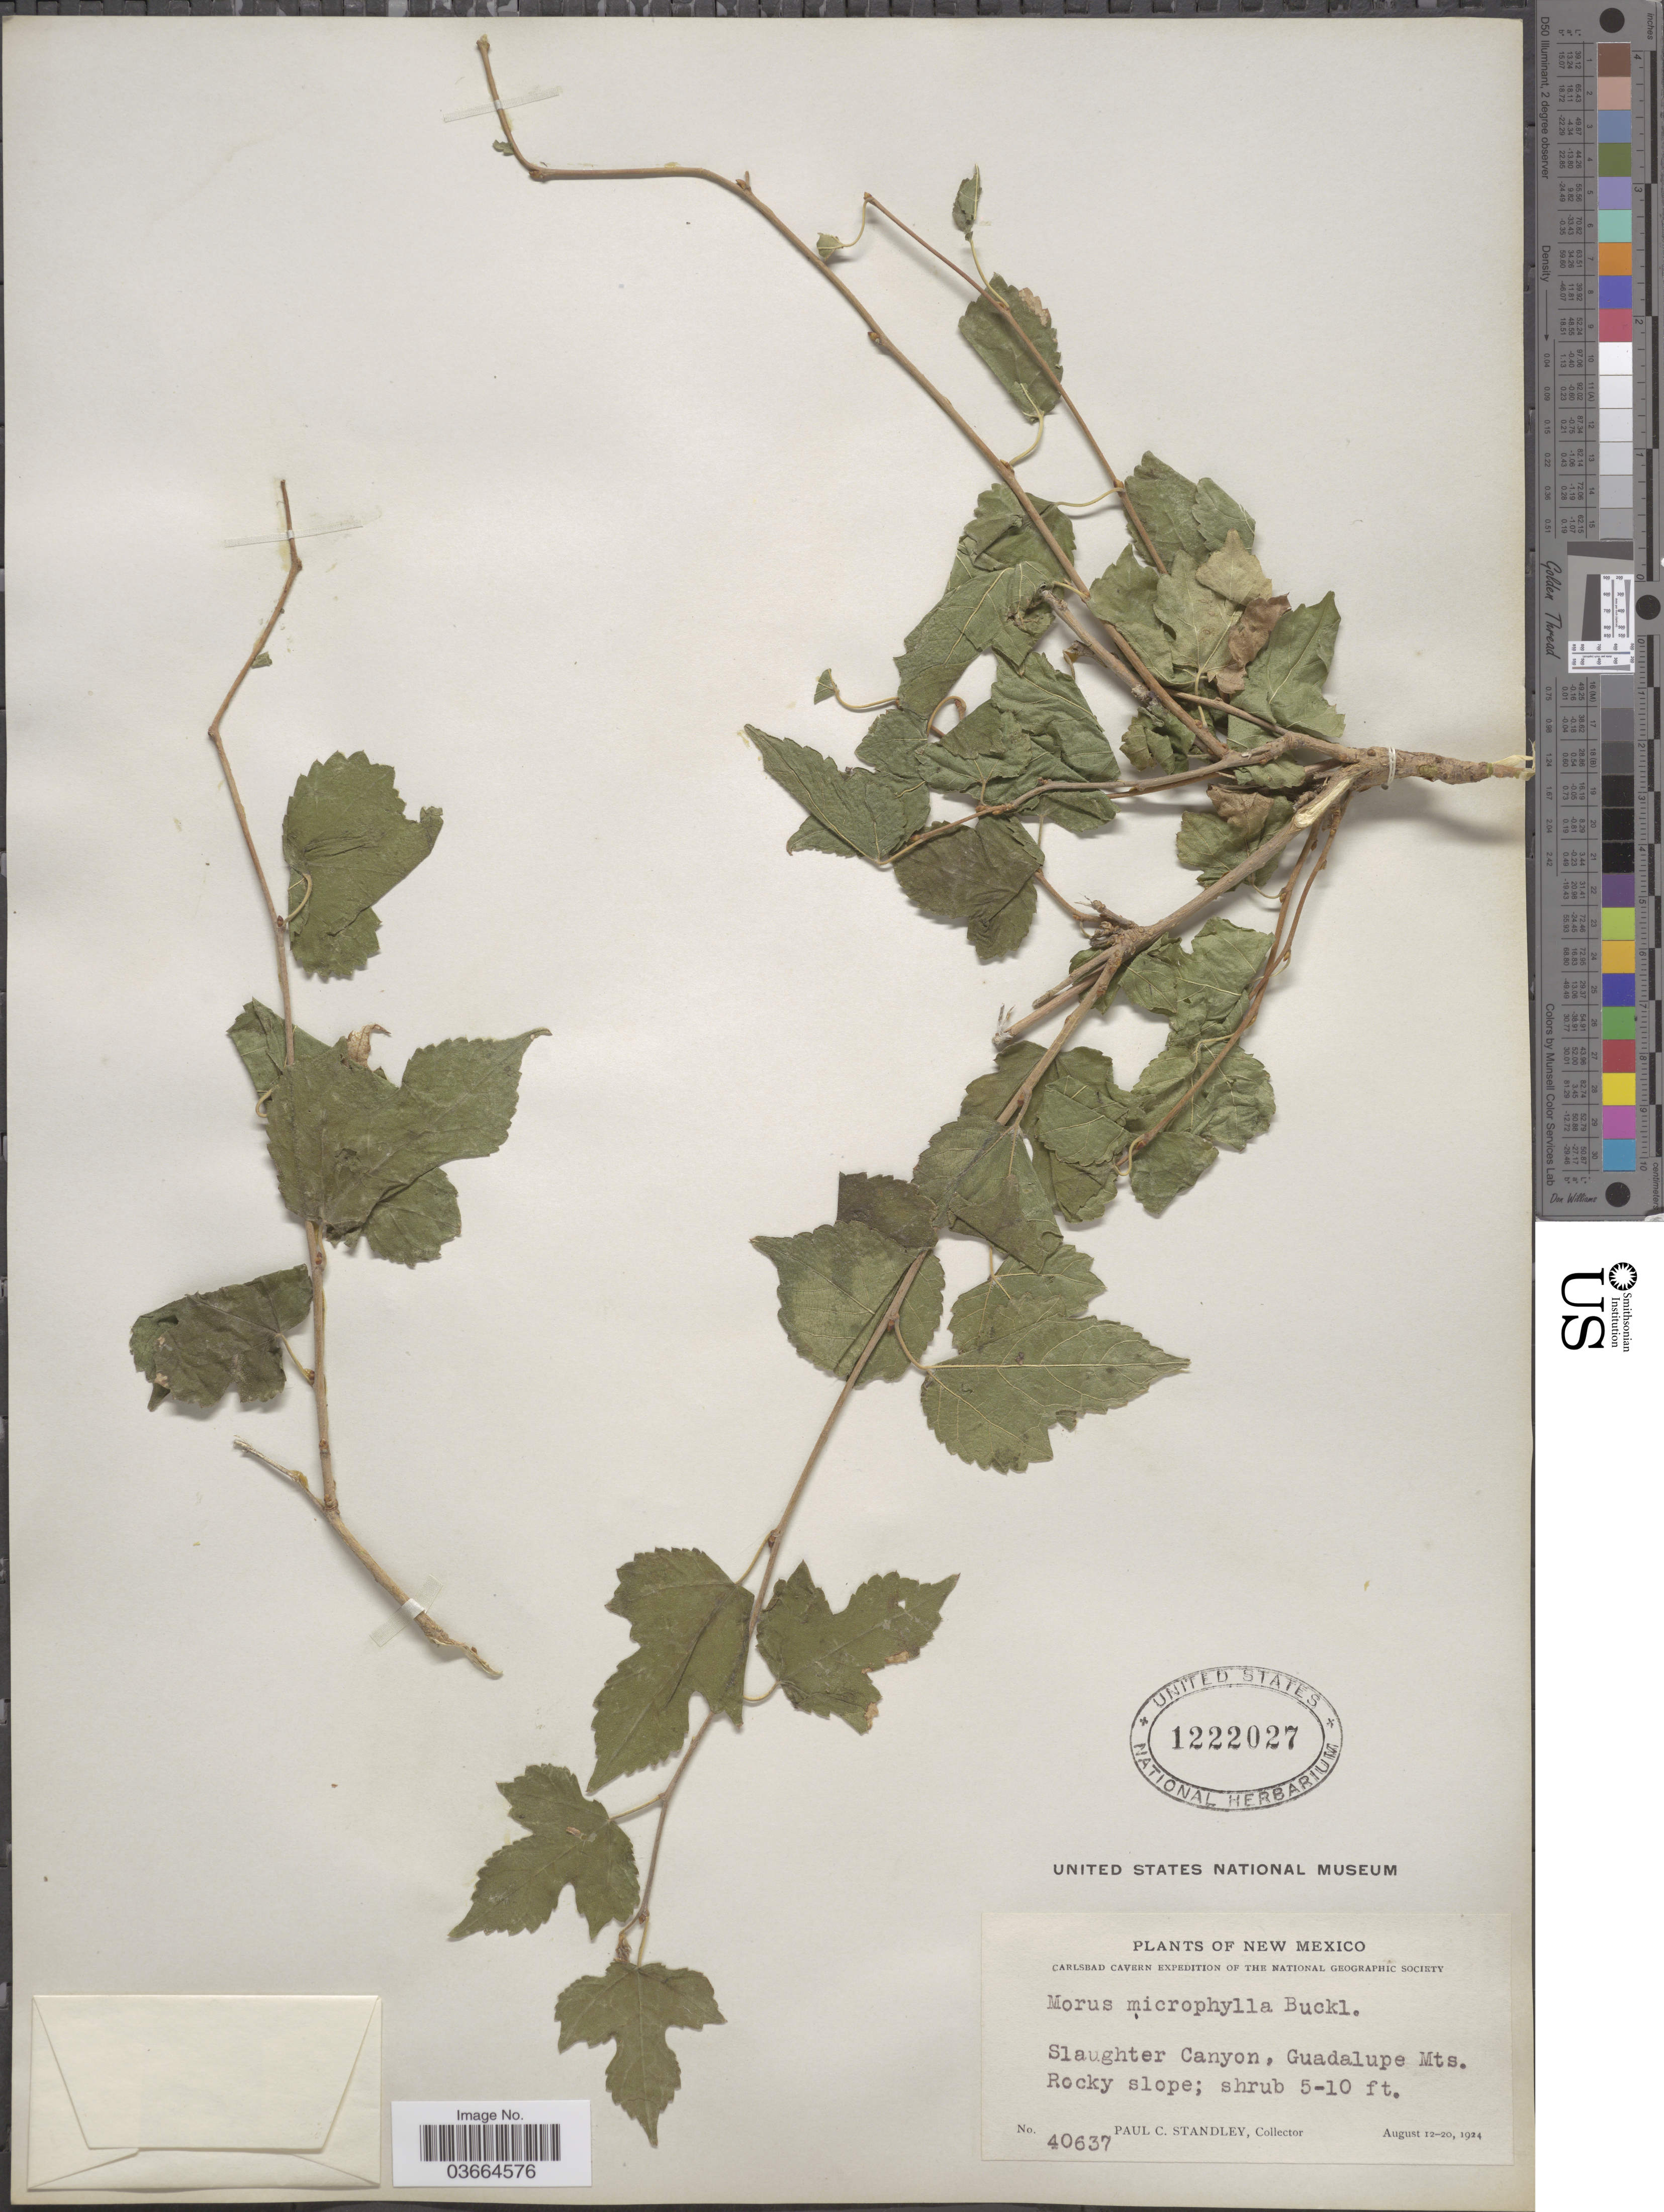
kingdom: Plantae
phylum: Tracheophyta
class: Magnoliopsida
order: Rosales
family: Moraceae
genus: Morus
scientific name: Morus microphylla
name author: Buckley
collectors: P. C. Standley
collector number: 40637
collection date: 1924-08-12/1924-08-20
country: United States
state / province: New Mexico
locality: Slaughter Canyon, Guadalupe Mts.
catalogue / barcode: US 1222027